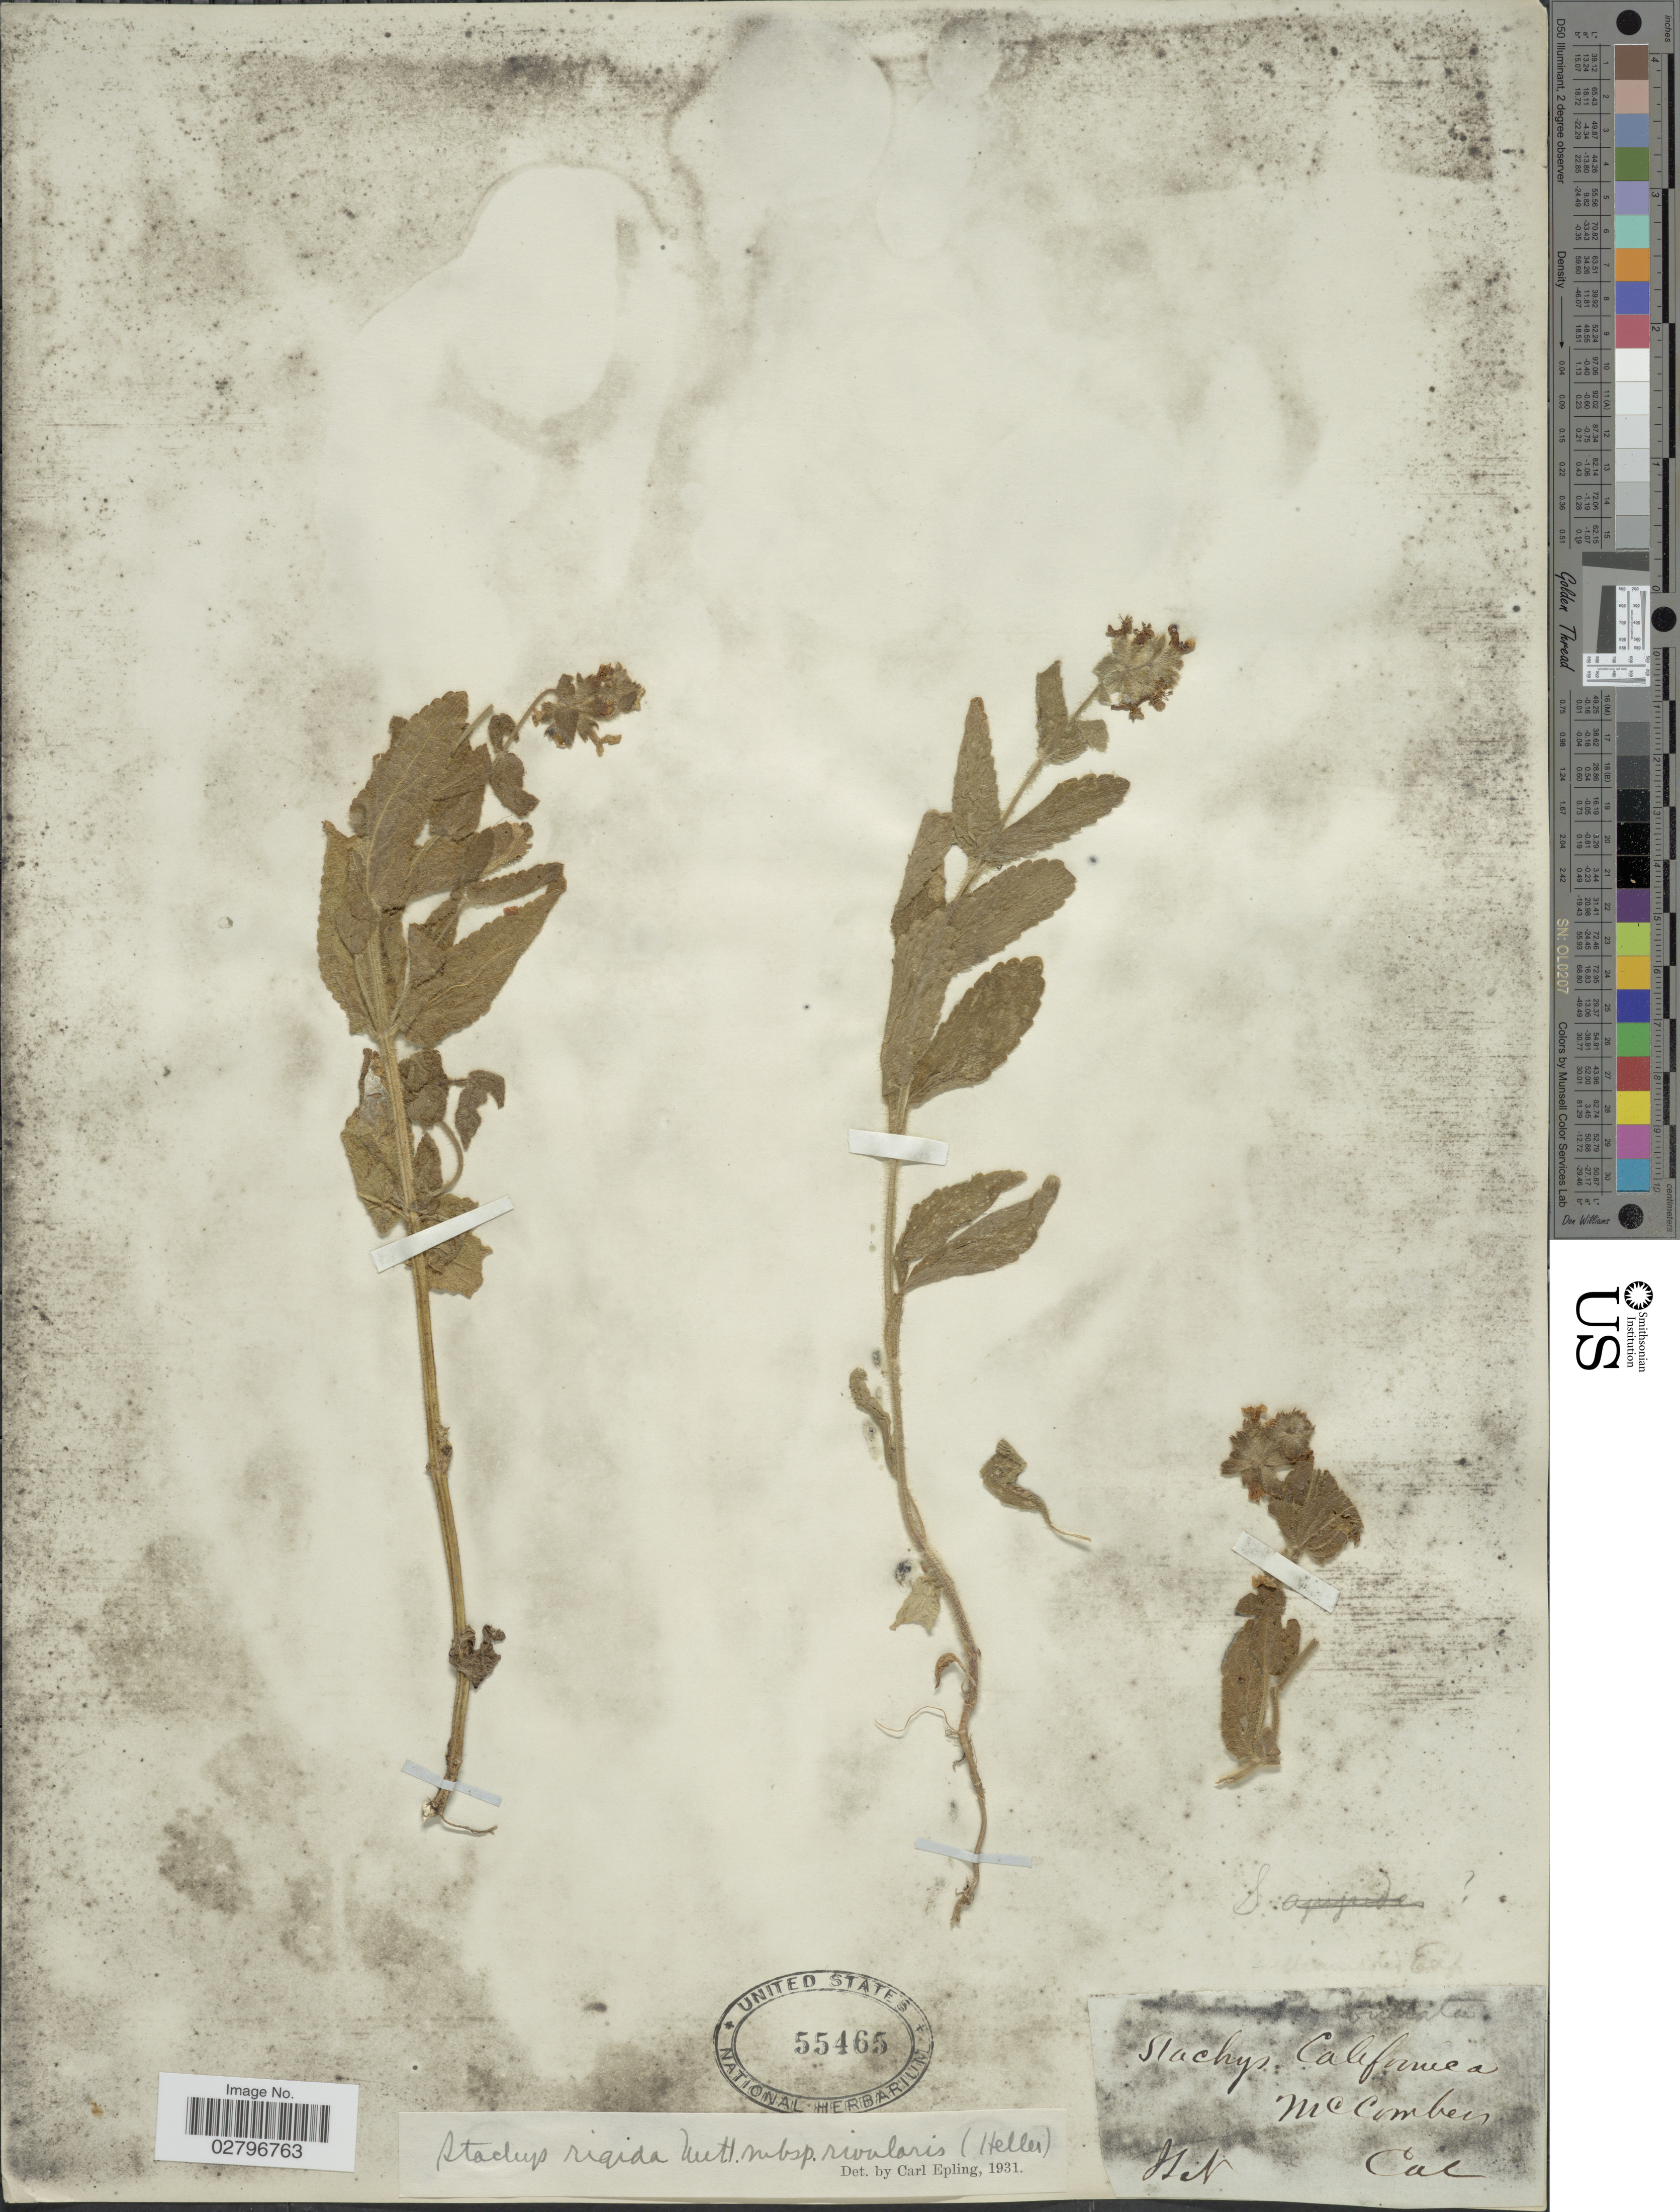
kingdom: Plantae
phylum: Tracheophyta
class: Magnoliopsida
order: Lamiales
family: Lamiaceae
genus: Stachys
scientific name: Stachys rigida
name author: Nutt. ex Benth.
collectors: J. S. Newberry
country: United States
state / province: California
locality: McCombers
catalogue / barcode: US 55465